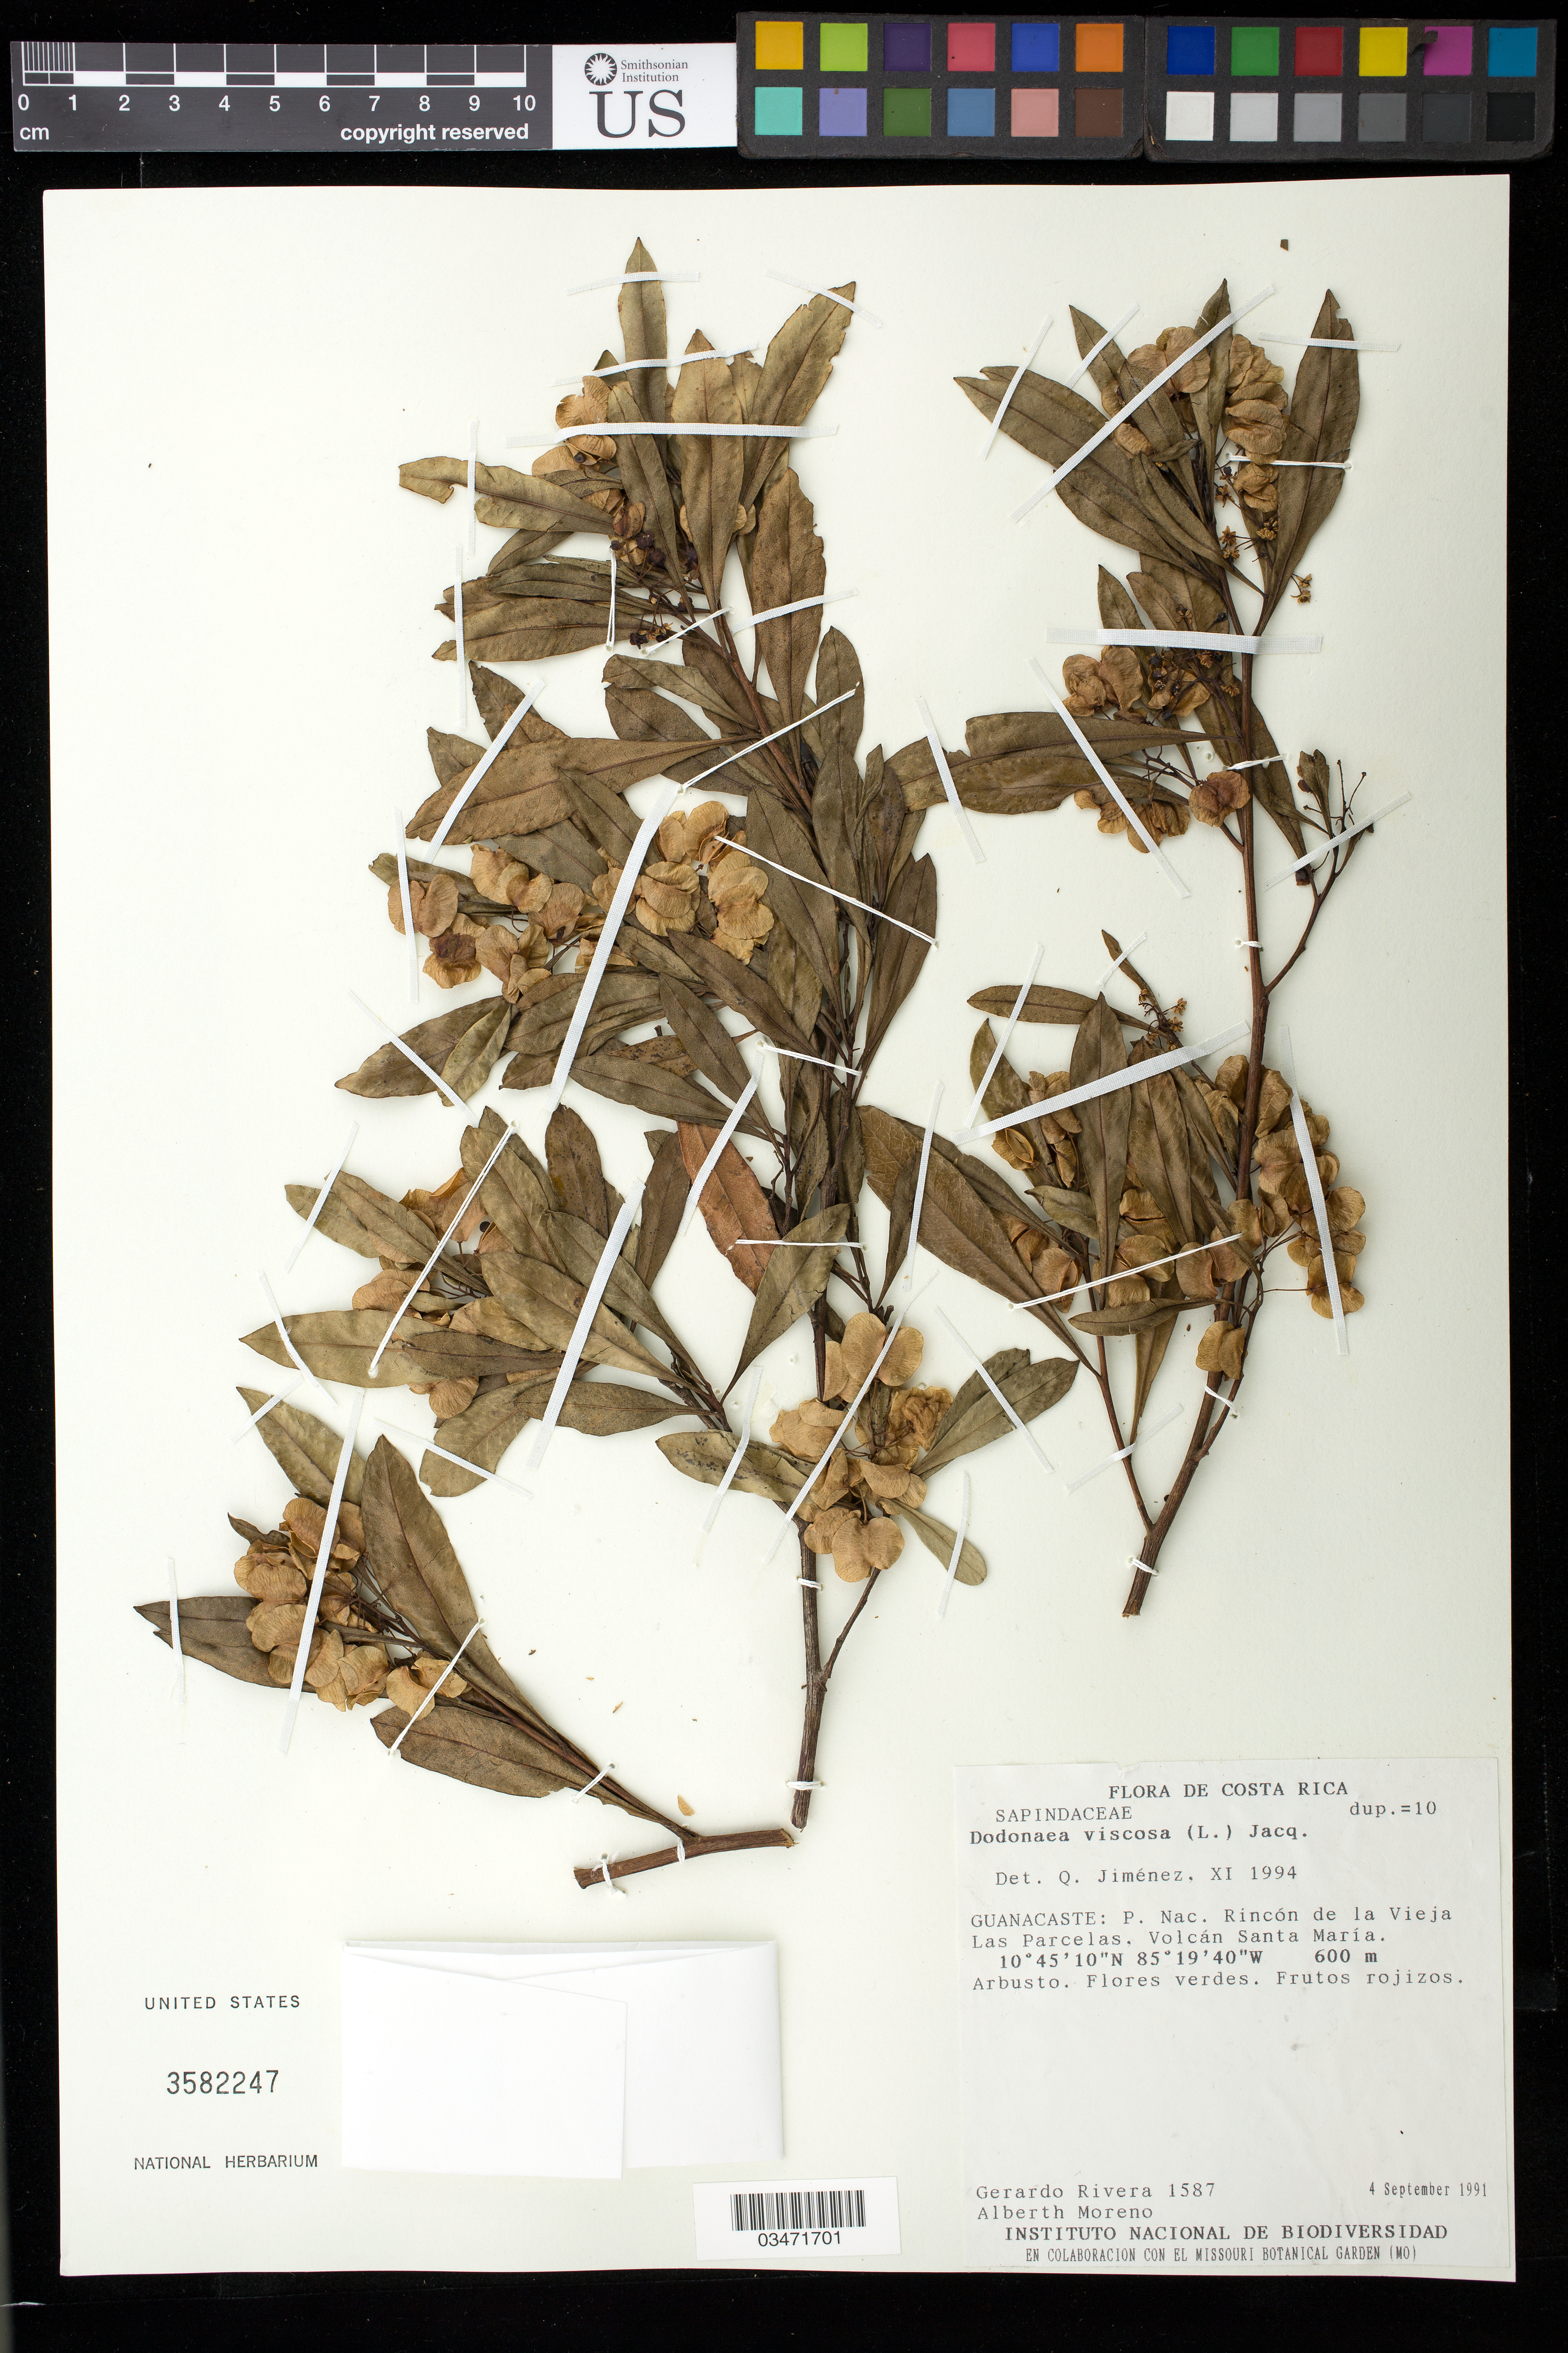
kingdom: Plantae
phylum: Tracheophyta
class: Magnoliopsida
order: Sapindales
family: Sapindaceae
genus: Dodonaea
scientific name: Dodonaea viscosa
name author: Jacq.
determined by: Jimenez, Q.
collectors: G. Rivera & A. Moreno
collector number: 1587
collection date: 1991-09-04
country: Costa Rica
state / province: Guanacaste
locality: P. Nac. Rincón de la Vieja Las Parcelas. Volcán Santa María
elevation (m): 600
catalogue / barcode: US 3582247